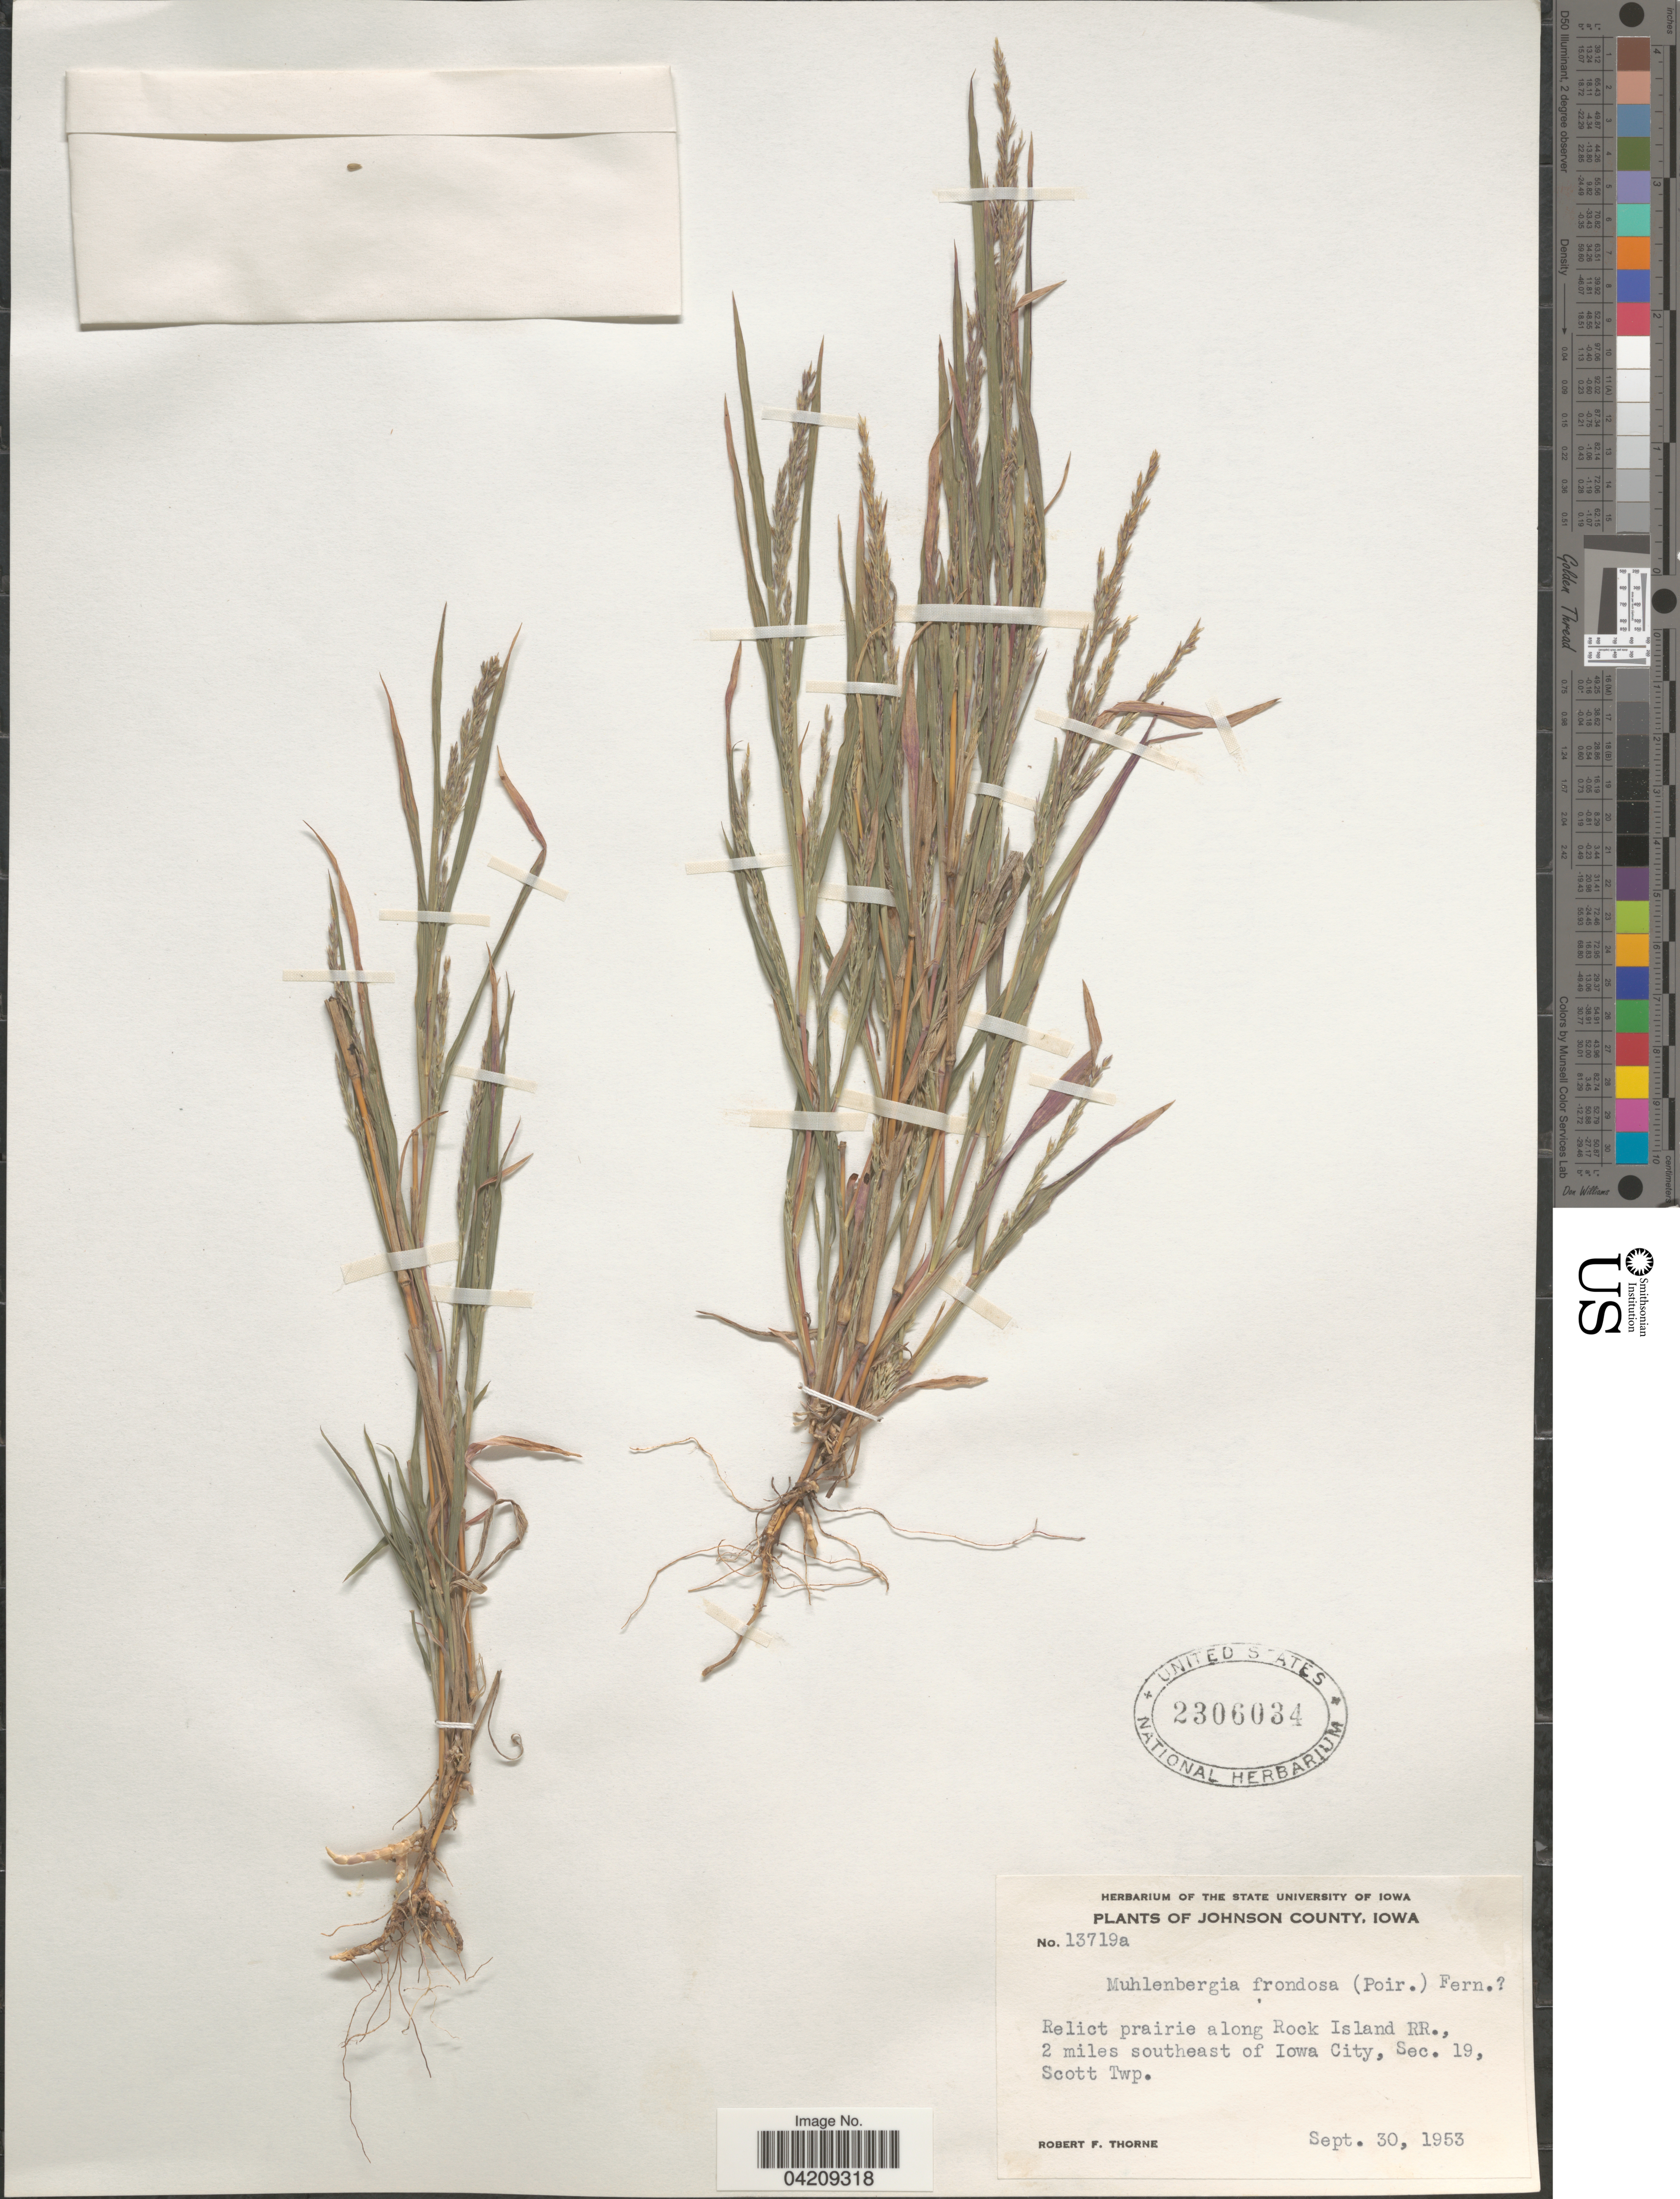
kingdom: Plantae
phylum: Tracheophyta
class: Liliopsida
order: Poales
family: Poaceae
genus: Muhlenbergia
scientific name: Muhlenbergia frondosa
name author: (Poir.) Fernald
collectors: R. F. Thorne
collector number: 13719a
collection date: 1953-09-30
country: United States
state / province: Iowa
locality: Johnson County. Relict prairie along Rock Island RR., 2 miles southeast of Iowa City, Sec. 19, Scott Twp.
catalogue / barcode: US 2306034